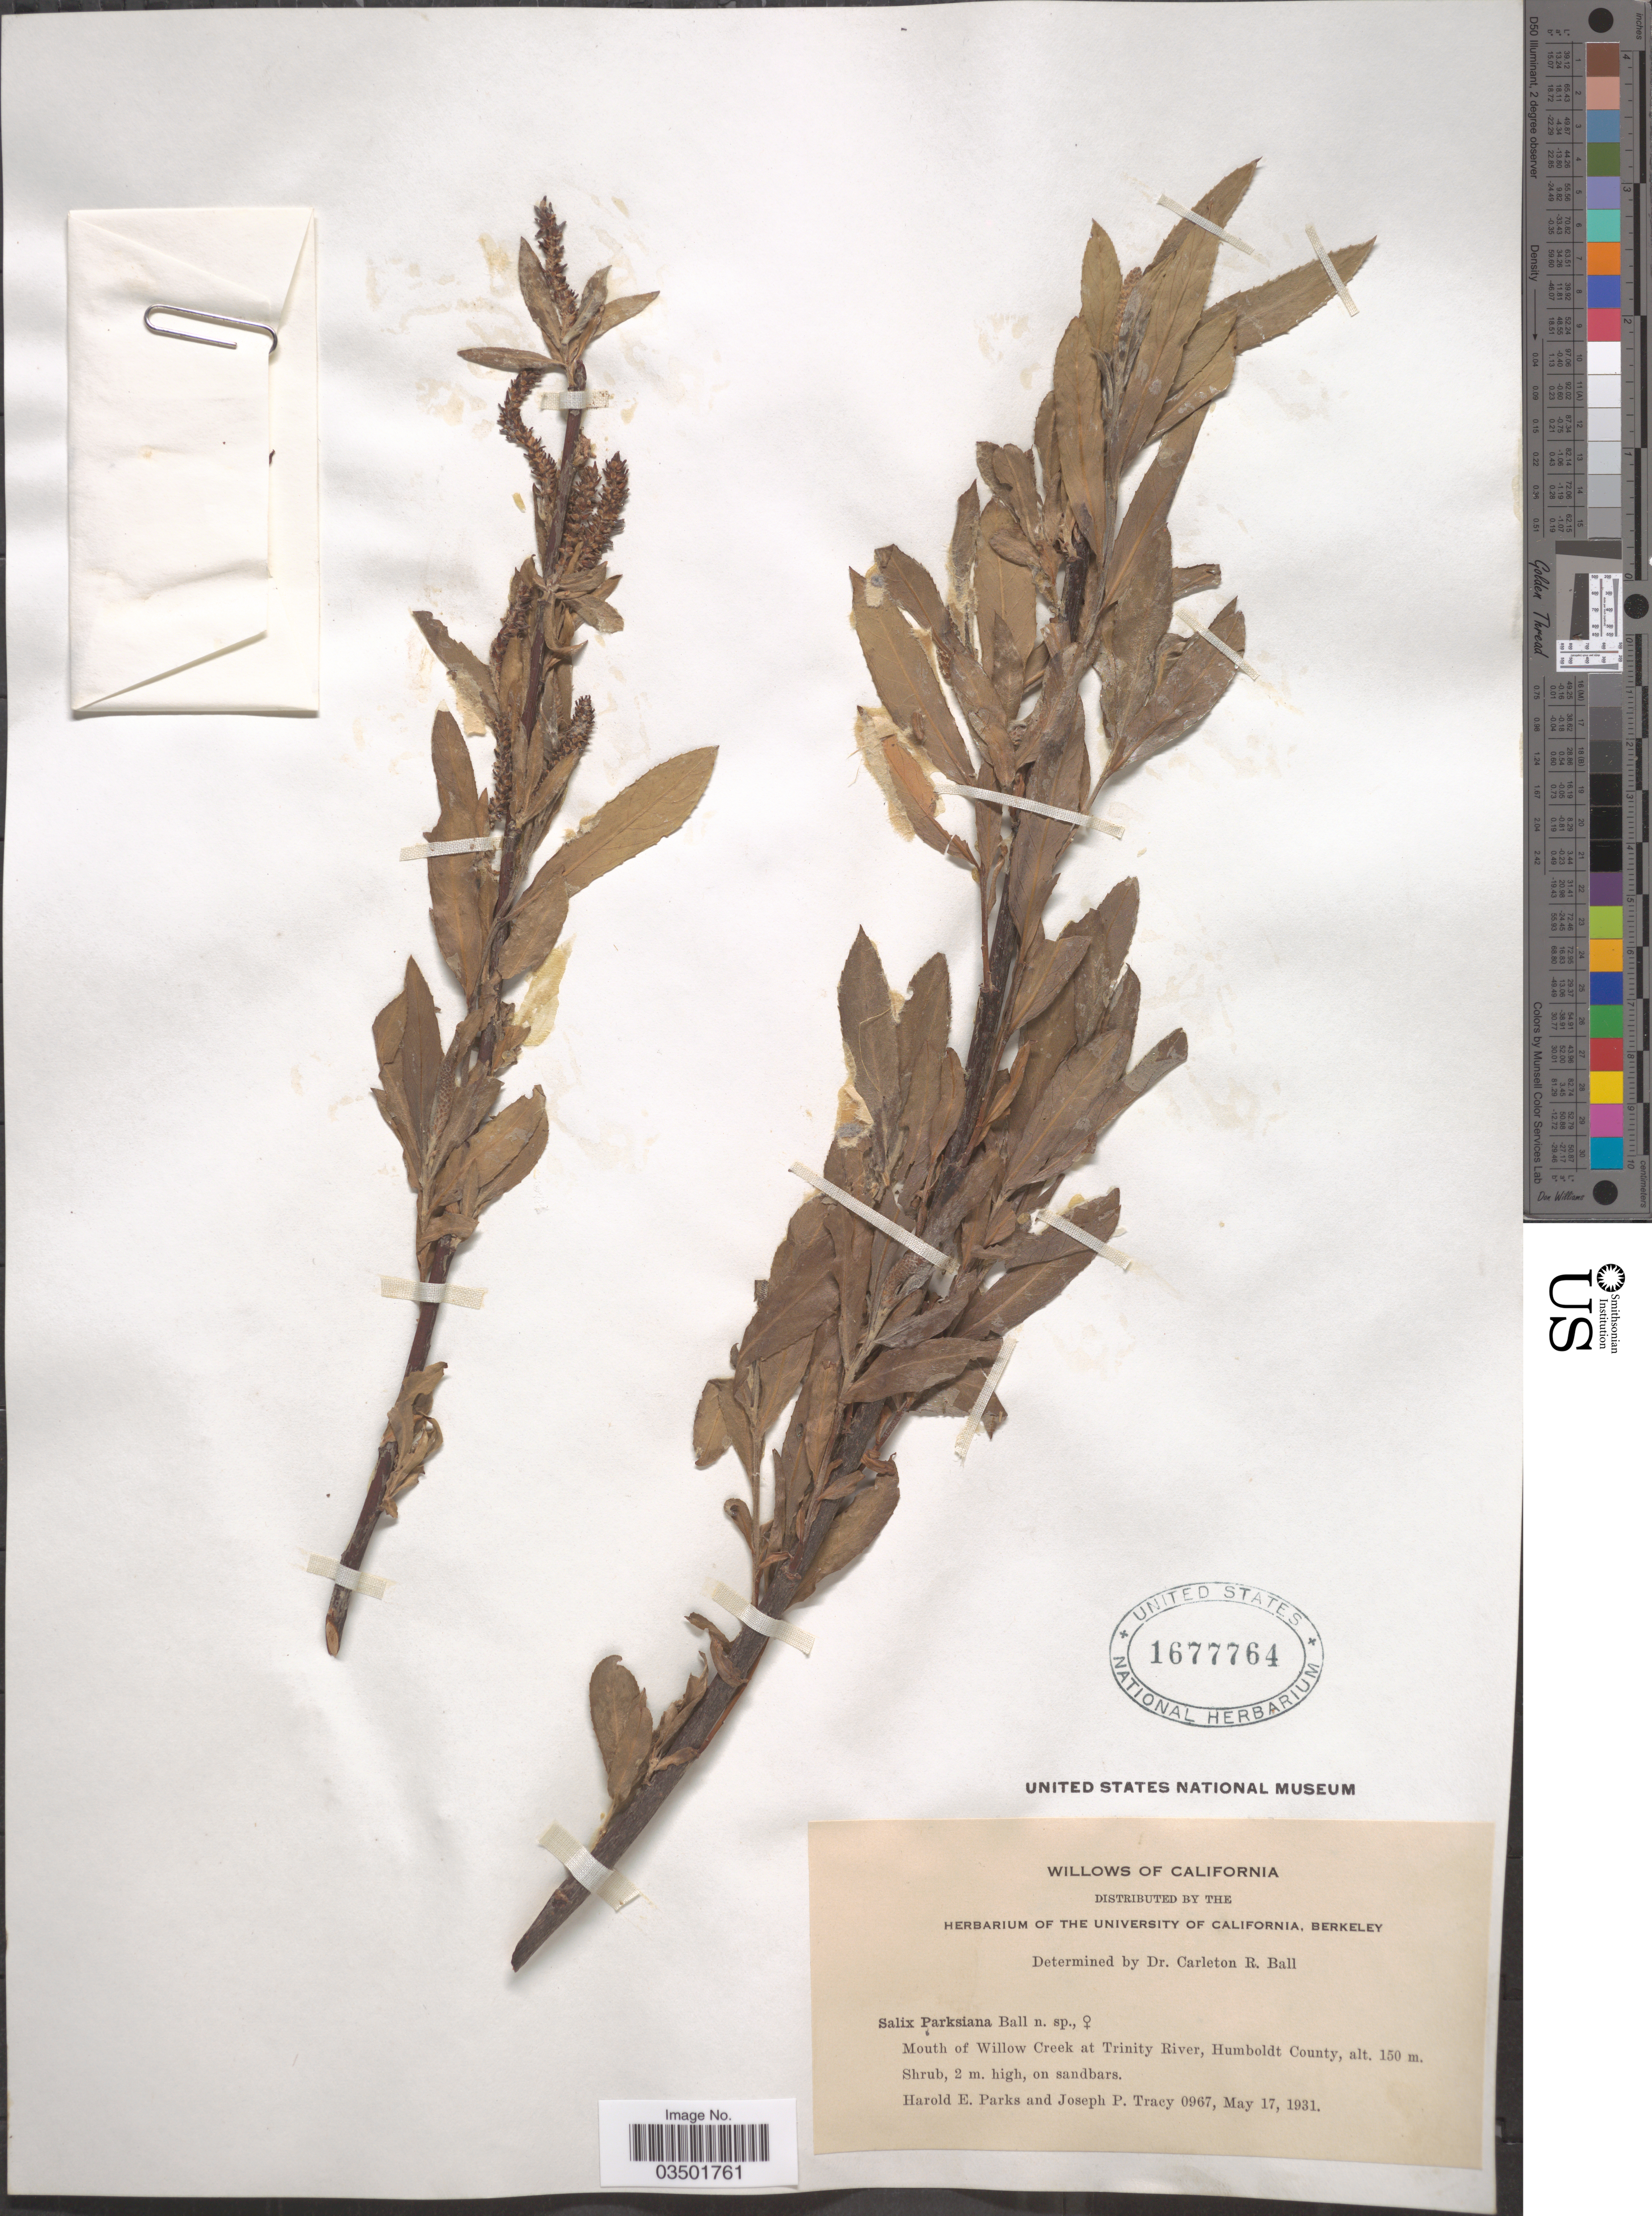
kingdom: Plantae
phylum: Tracheophyta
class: Magnoliopsida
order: Malpighiales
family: Salicaceae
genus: Salix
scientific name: Salix parksiana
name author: C.R. Ball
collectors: H. E. Parks & J. Tracy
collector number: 0967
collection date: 1931-05-17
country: United States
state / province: California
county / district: Humboldt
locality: Mouth of Willow Creek at Trinity River, Humboldt County.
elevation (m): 150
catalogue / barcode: US 1677764